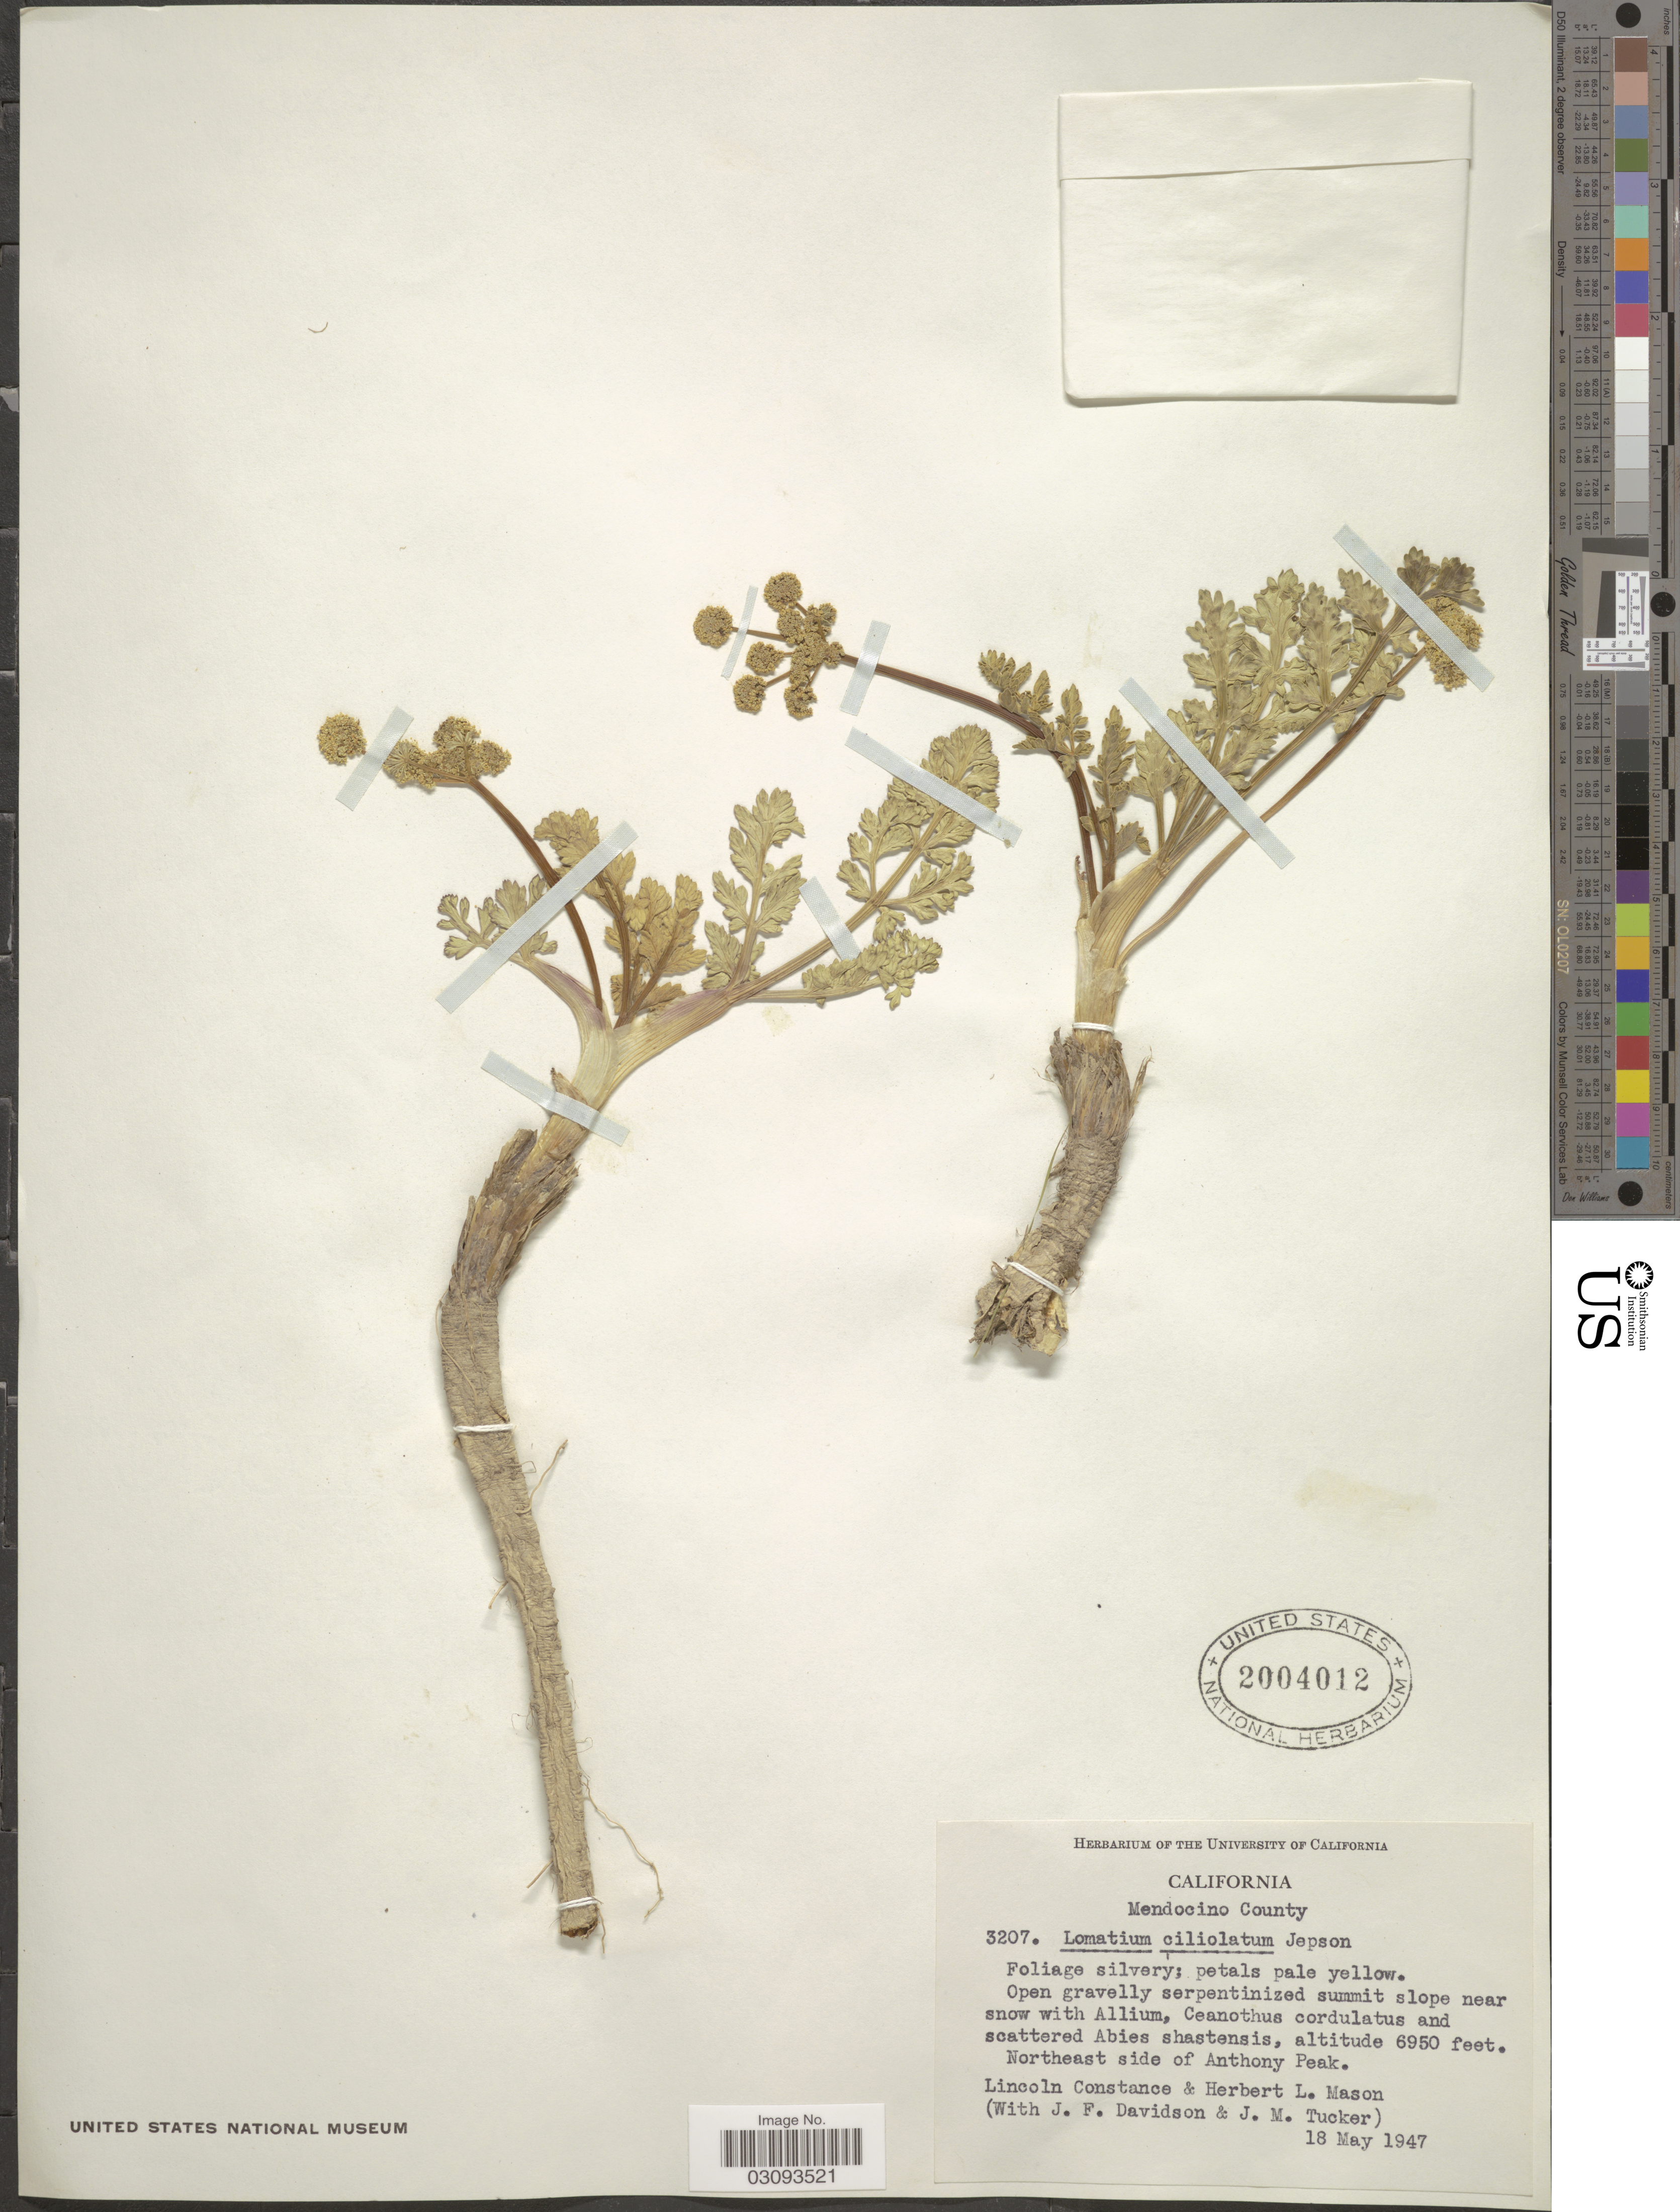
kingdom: Plantae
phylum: Tracheophyta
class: Magnoliopsida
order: Apiales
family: Apiaceae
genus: Lomatium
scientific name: Lomatium ciliolatum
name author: Jeps.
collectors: L. Constance, H. L. Mason, J. F. Davidson & J. M. Tucker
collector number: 3207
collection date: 1947-05-18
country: United States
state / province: California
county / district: Mendocino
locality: Mendocino County. Northeast side of Anthony Peak.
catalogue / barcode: US 2004012